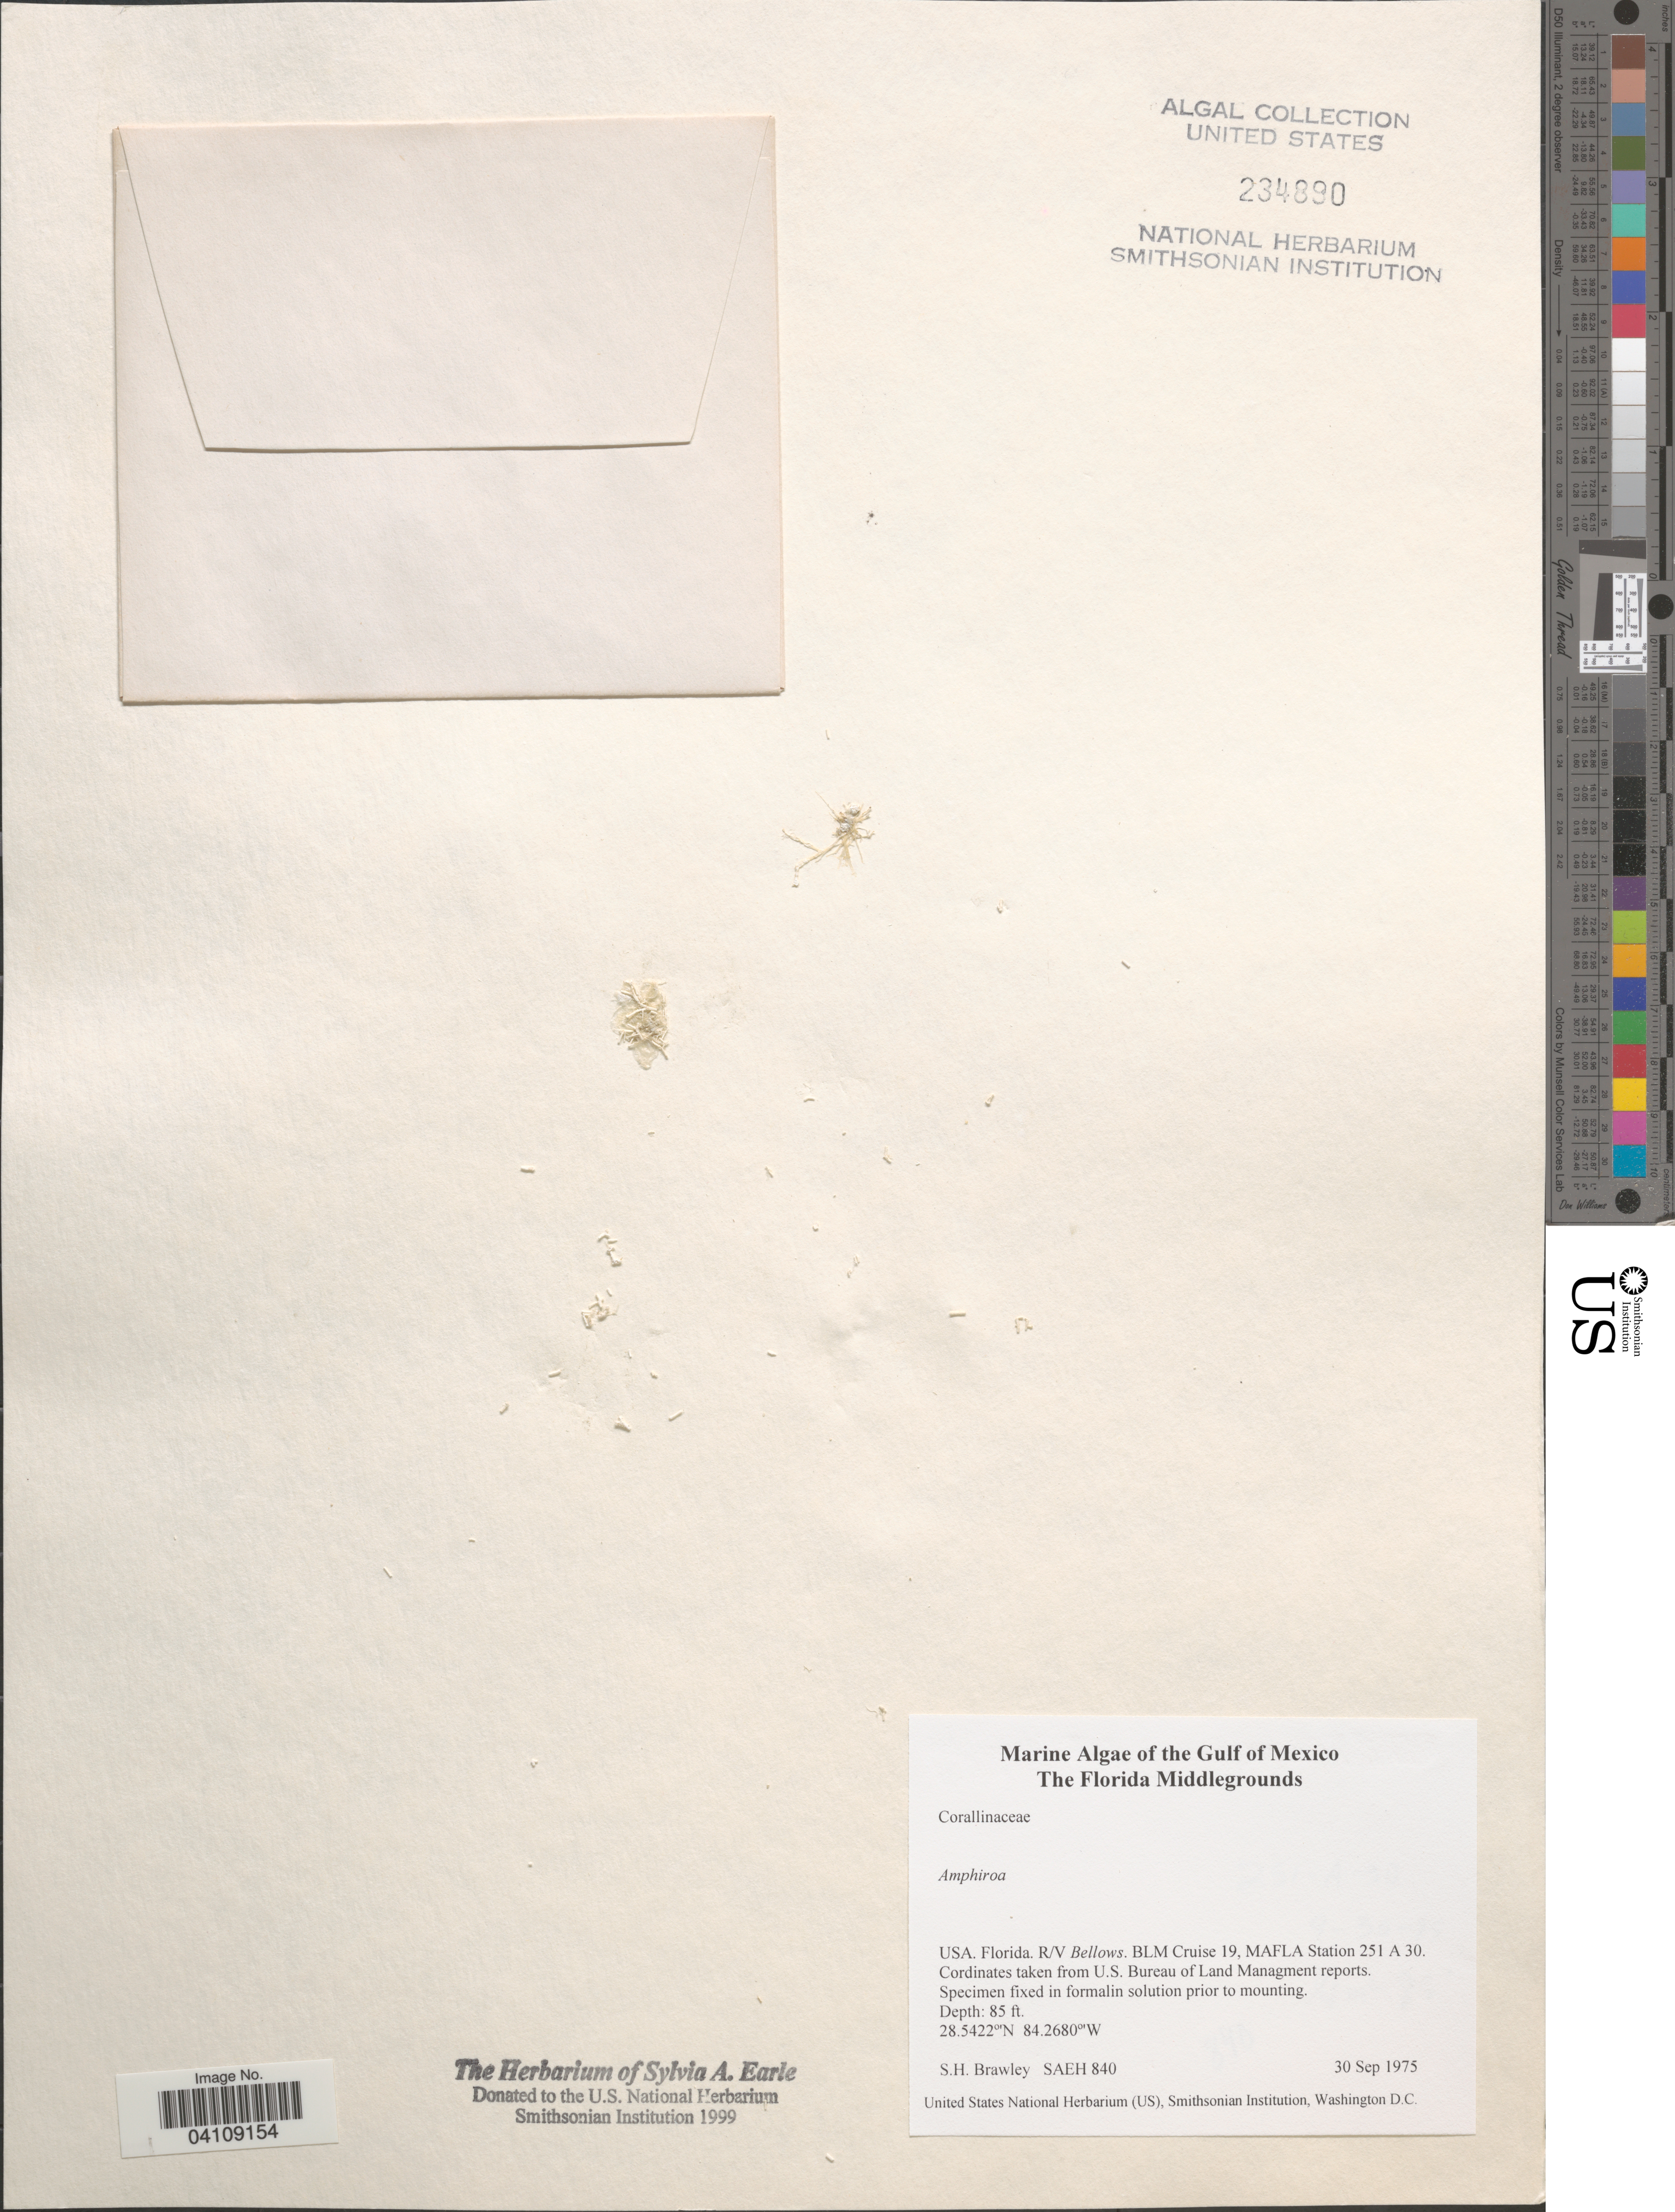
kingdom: Plantae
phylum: Rhodophyta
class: Florideophyceae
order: Corallinales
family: Lithophyllaceae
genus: Amphiroa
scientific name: Amphiroa sp.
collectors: S. Brawley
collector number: SAEH 840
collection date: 1975-09-30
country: United States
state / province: Florida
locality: Gulf of Mexico. The Florida Middlegrounds. R/V Bellows. BLM Cruise 19, MAFLA Station 251 A 30.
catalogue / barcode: US 234890